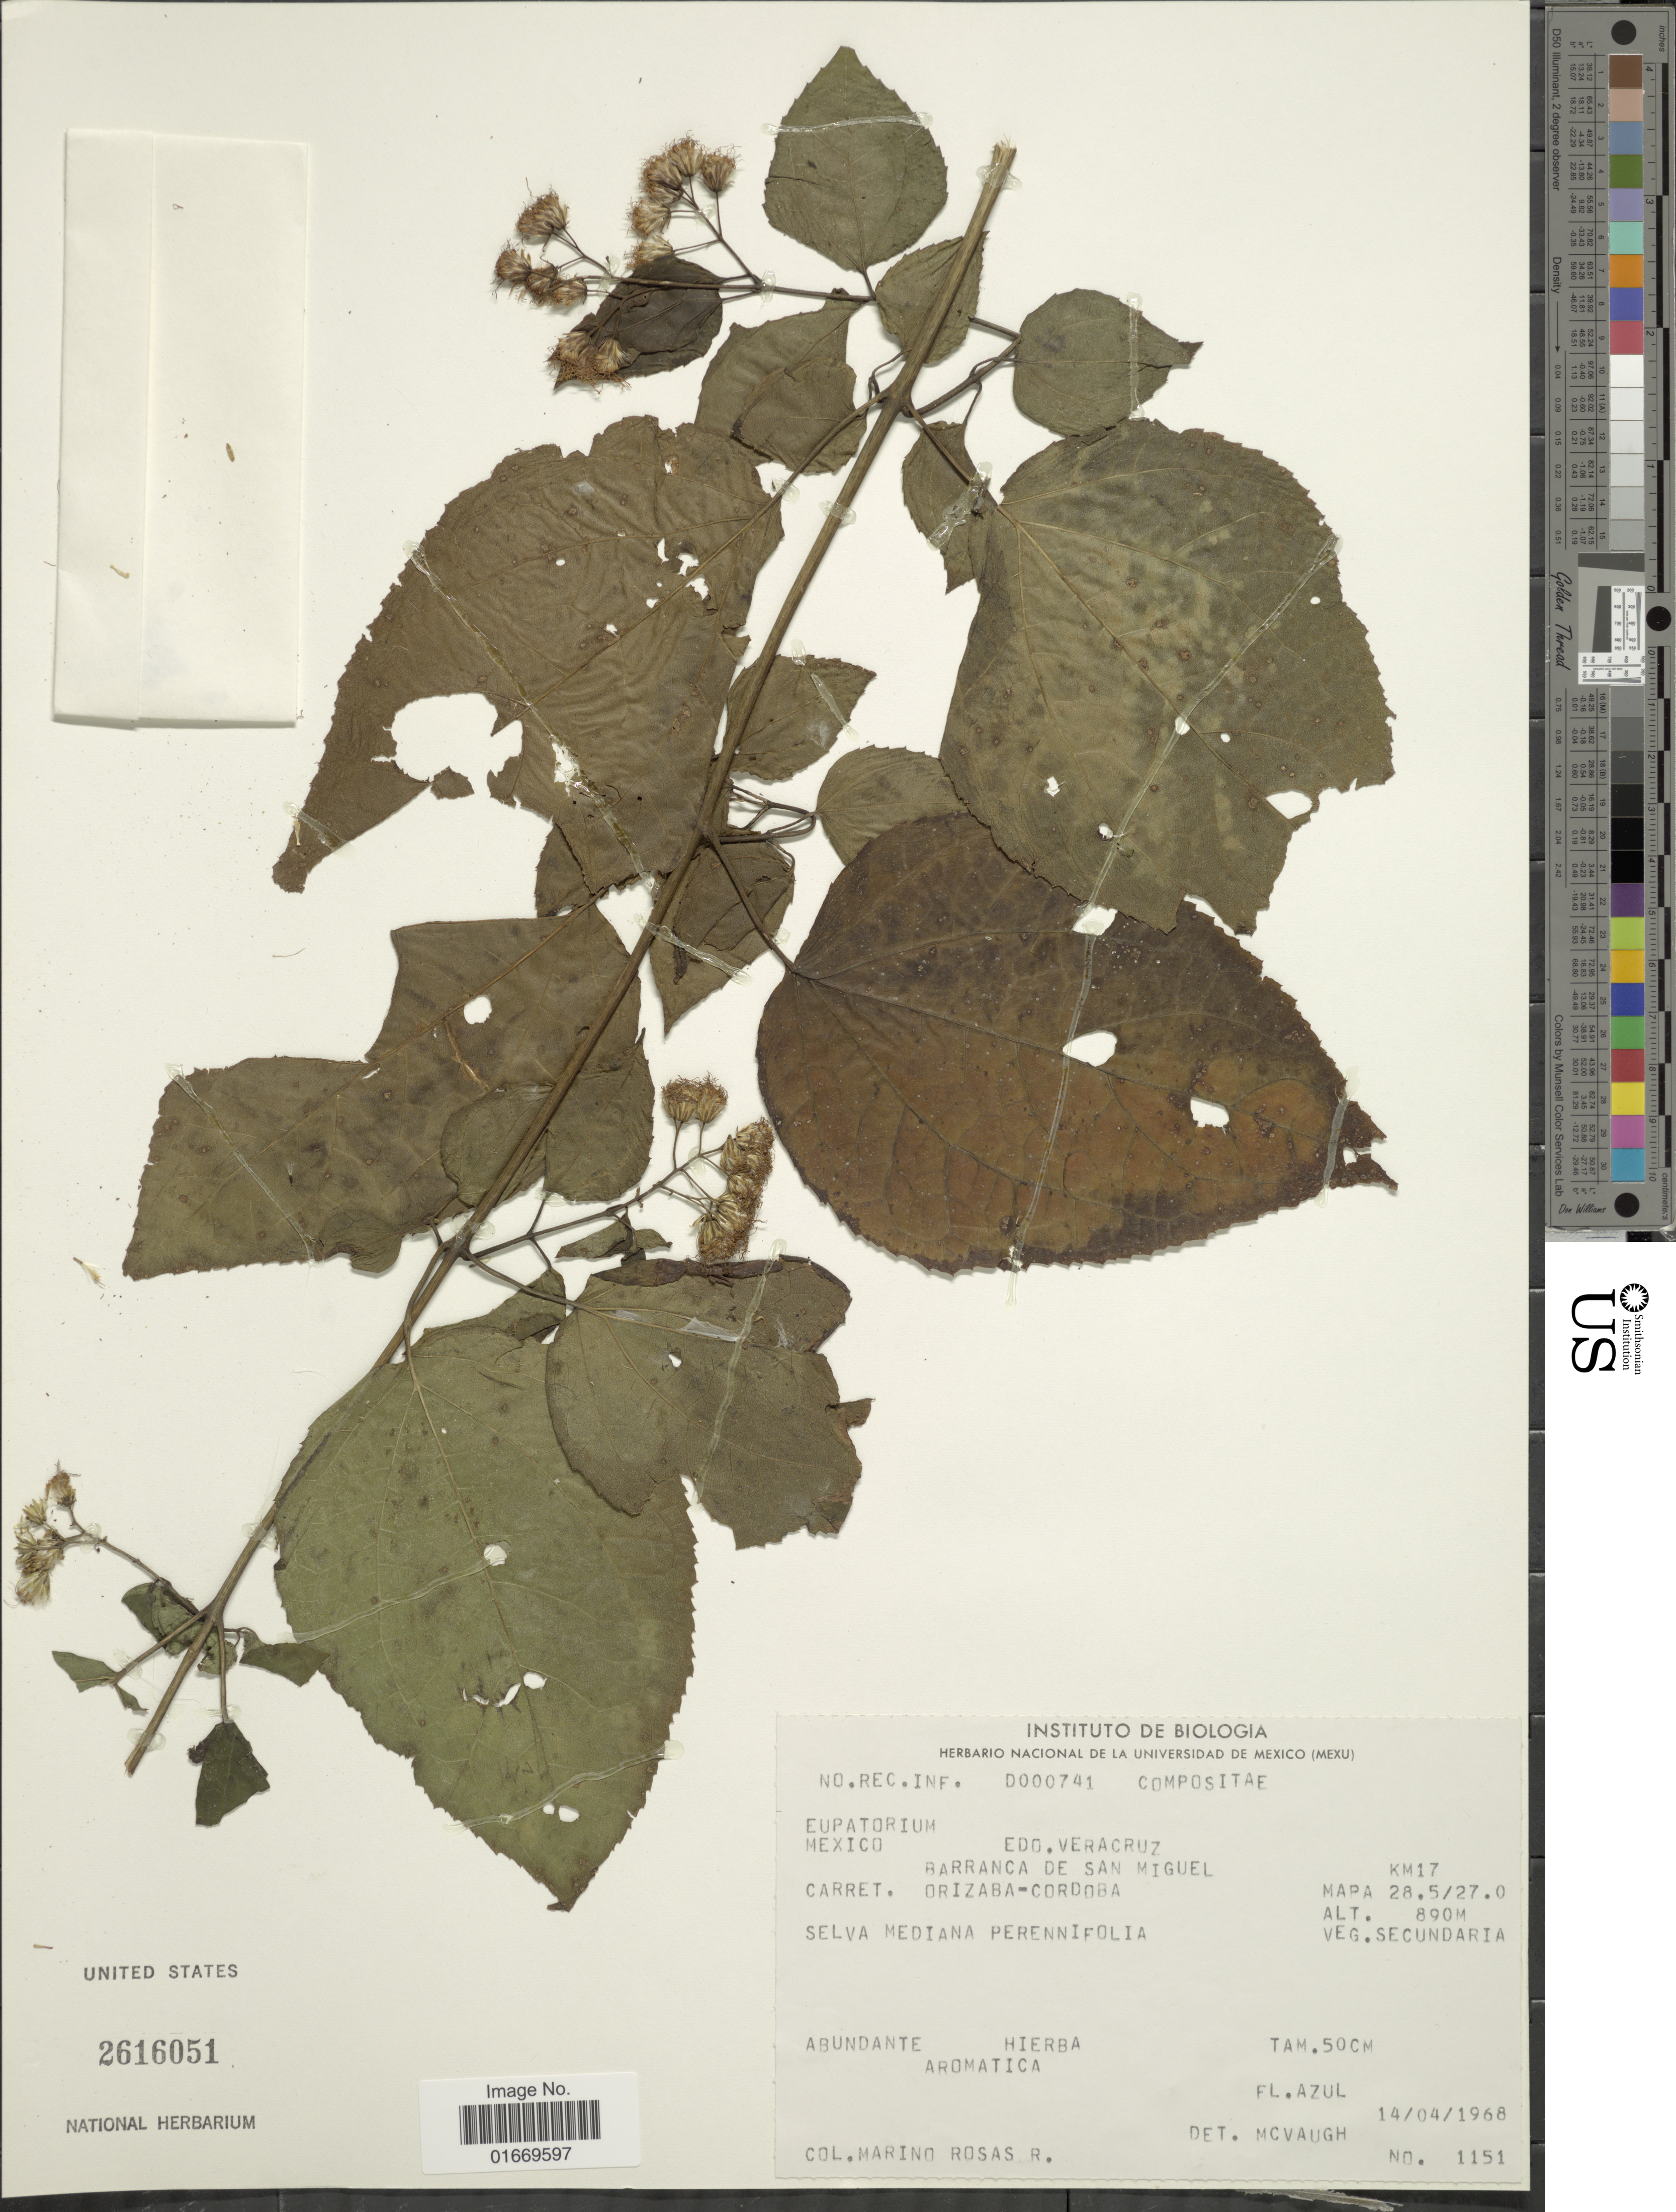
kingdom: Plantae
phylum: Tracheophyta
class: Magnoliopsida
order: Asterales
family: Asteraceae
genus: Decachaeta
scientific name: Decachaeta perornata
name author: (Klatt) R.M. King & H. Rob.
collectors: M. Rosas R.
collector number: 1151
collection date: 1968-04-14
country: Mexico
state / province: Veracruz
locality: Mexico. Edo. Veracruz. Barranca de San Miguel. Carret. Orizaba-Cordoba. Km17. Mapa 28.5/27.0. Selva Mediana Perrencifolia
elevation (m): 890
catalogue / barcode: US 2616051